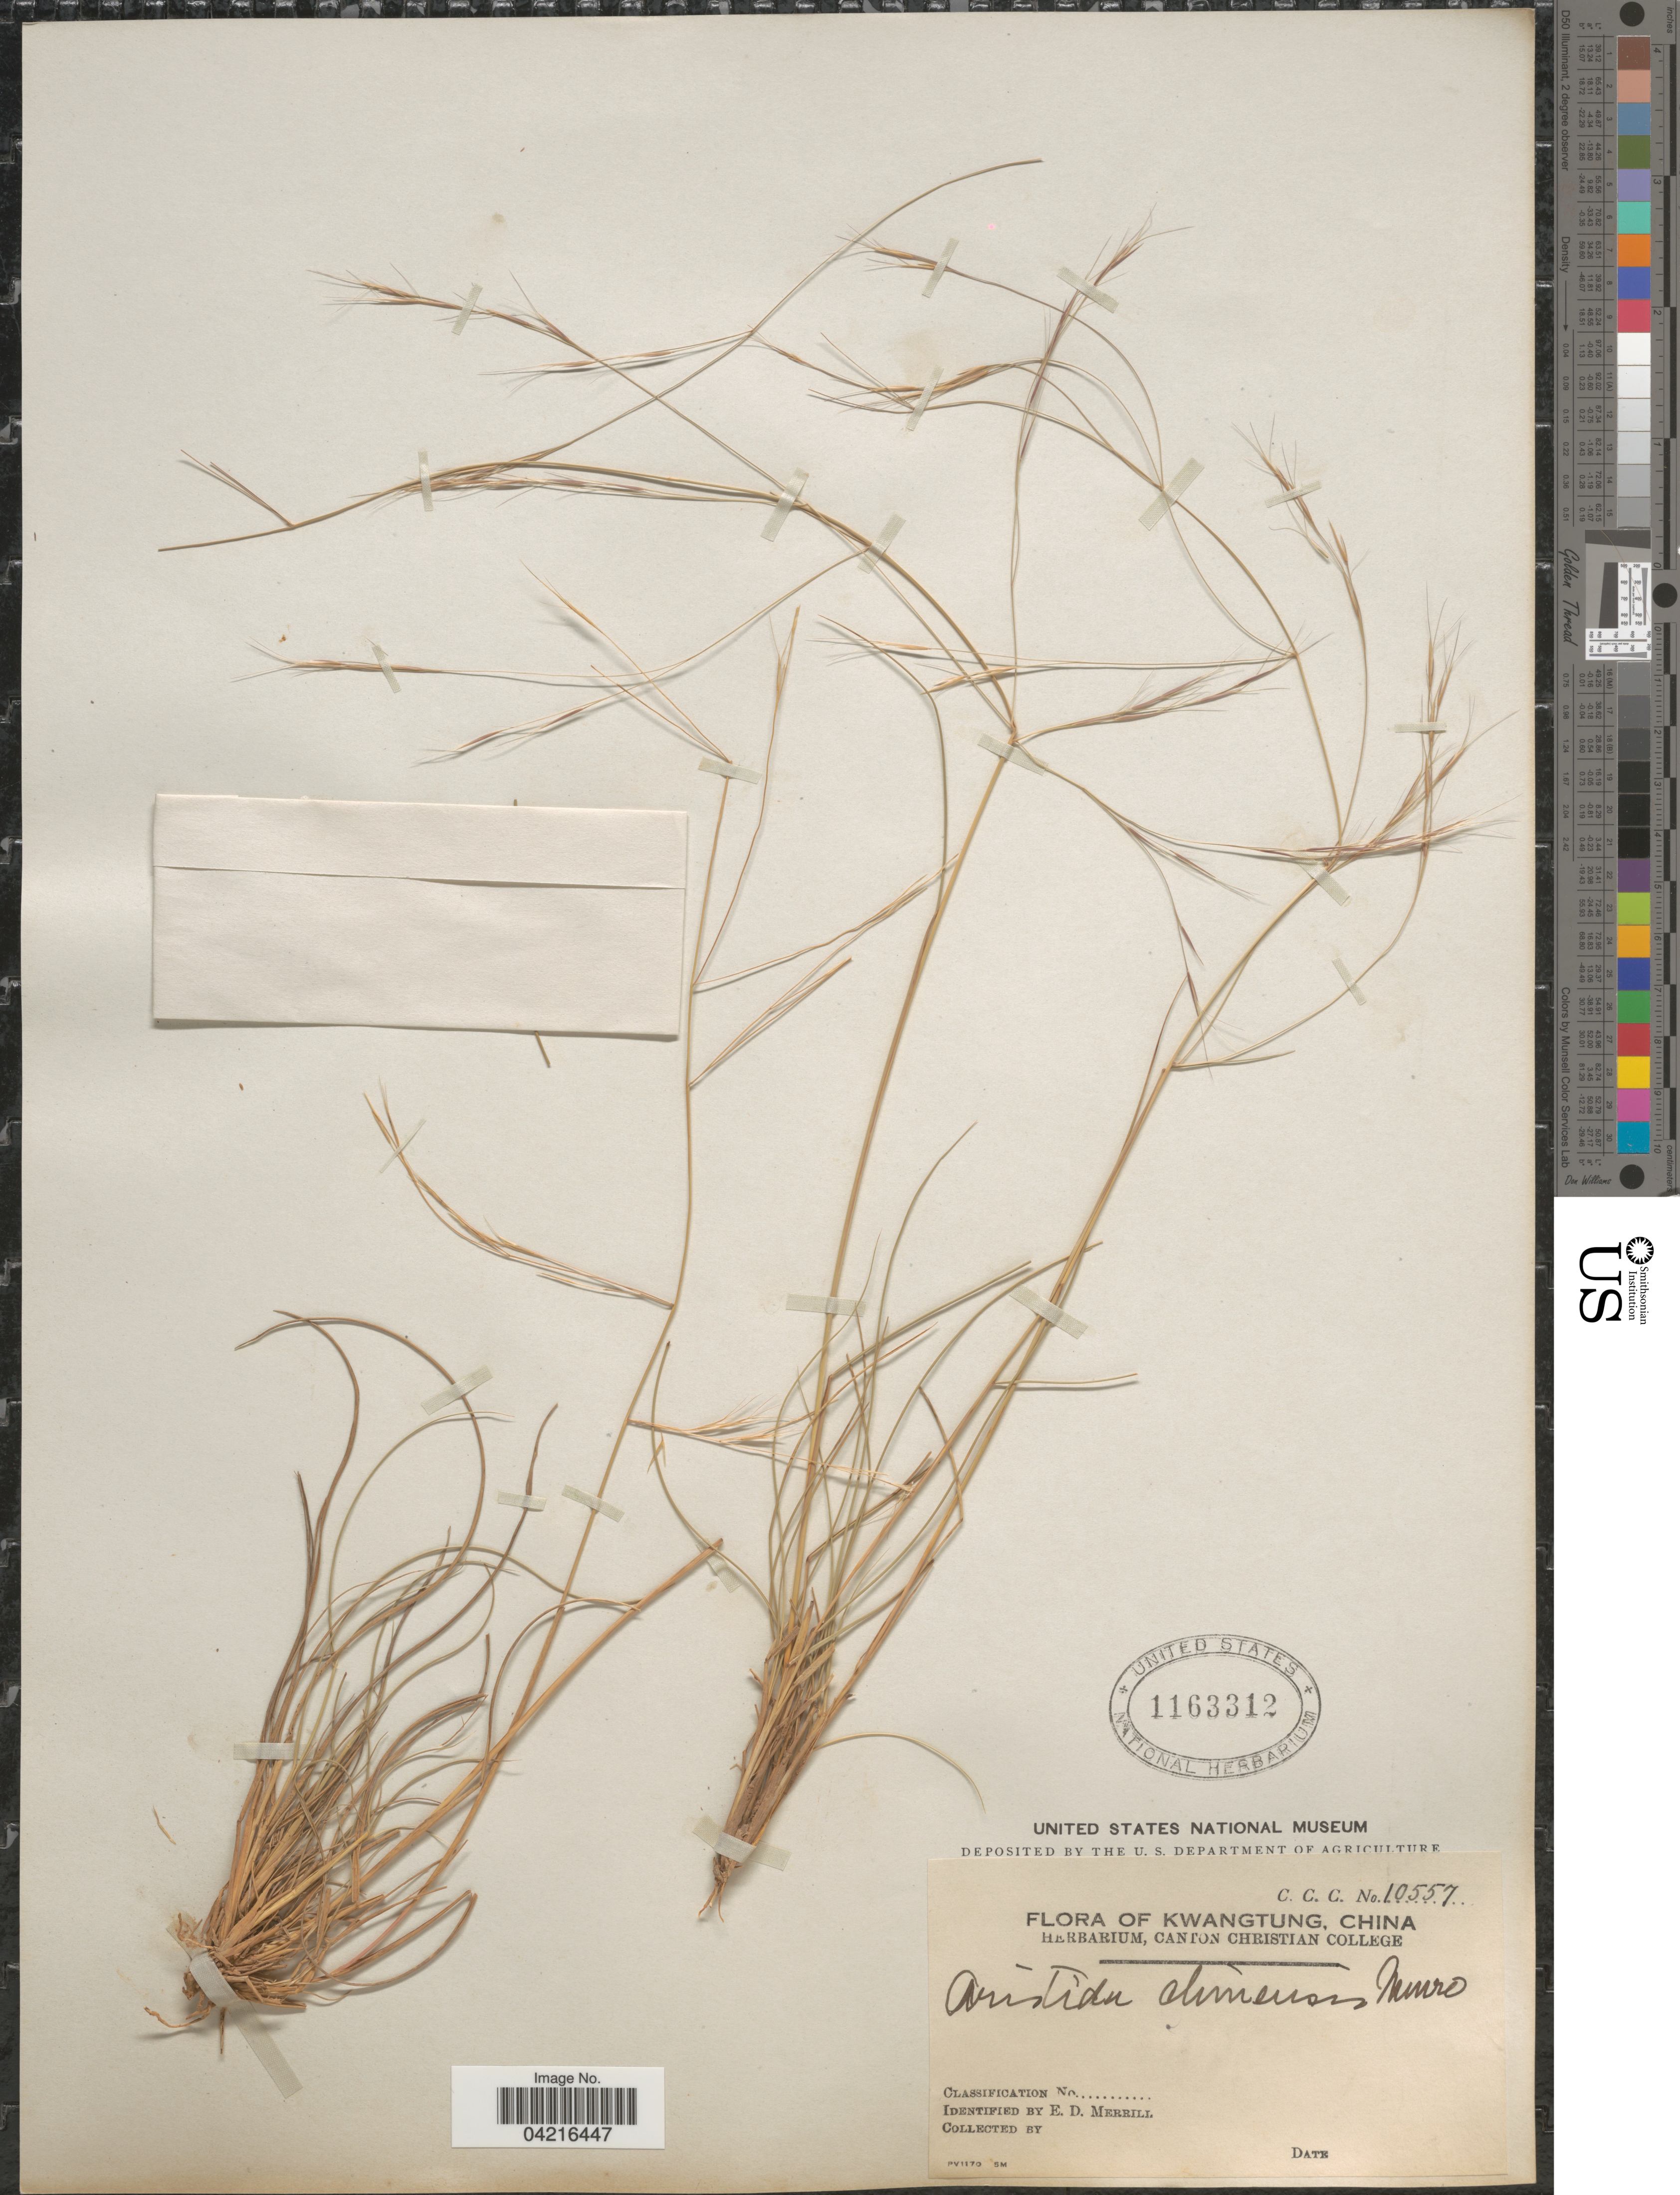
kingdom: Plantae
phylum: Tracheophyta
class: Liliopsida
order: Poales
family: Poaceae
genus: Aristida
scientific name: Aristida chinensis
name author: Munro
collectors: E. D. Merrill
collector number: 10557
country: China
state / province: Guangdong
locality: Kwangtung.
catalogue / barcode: US 1163312